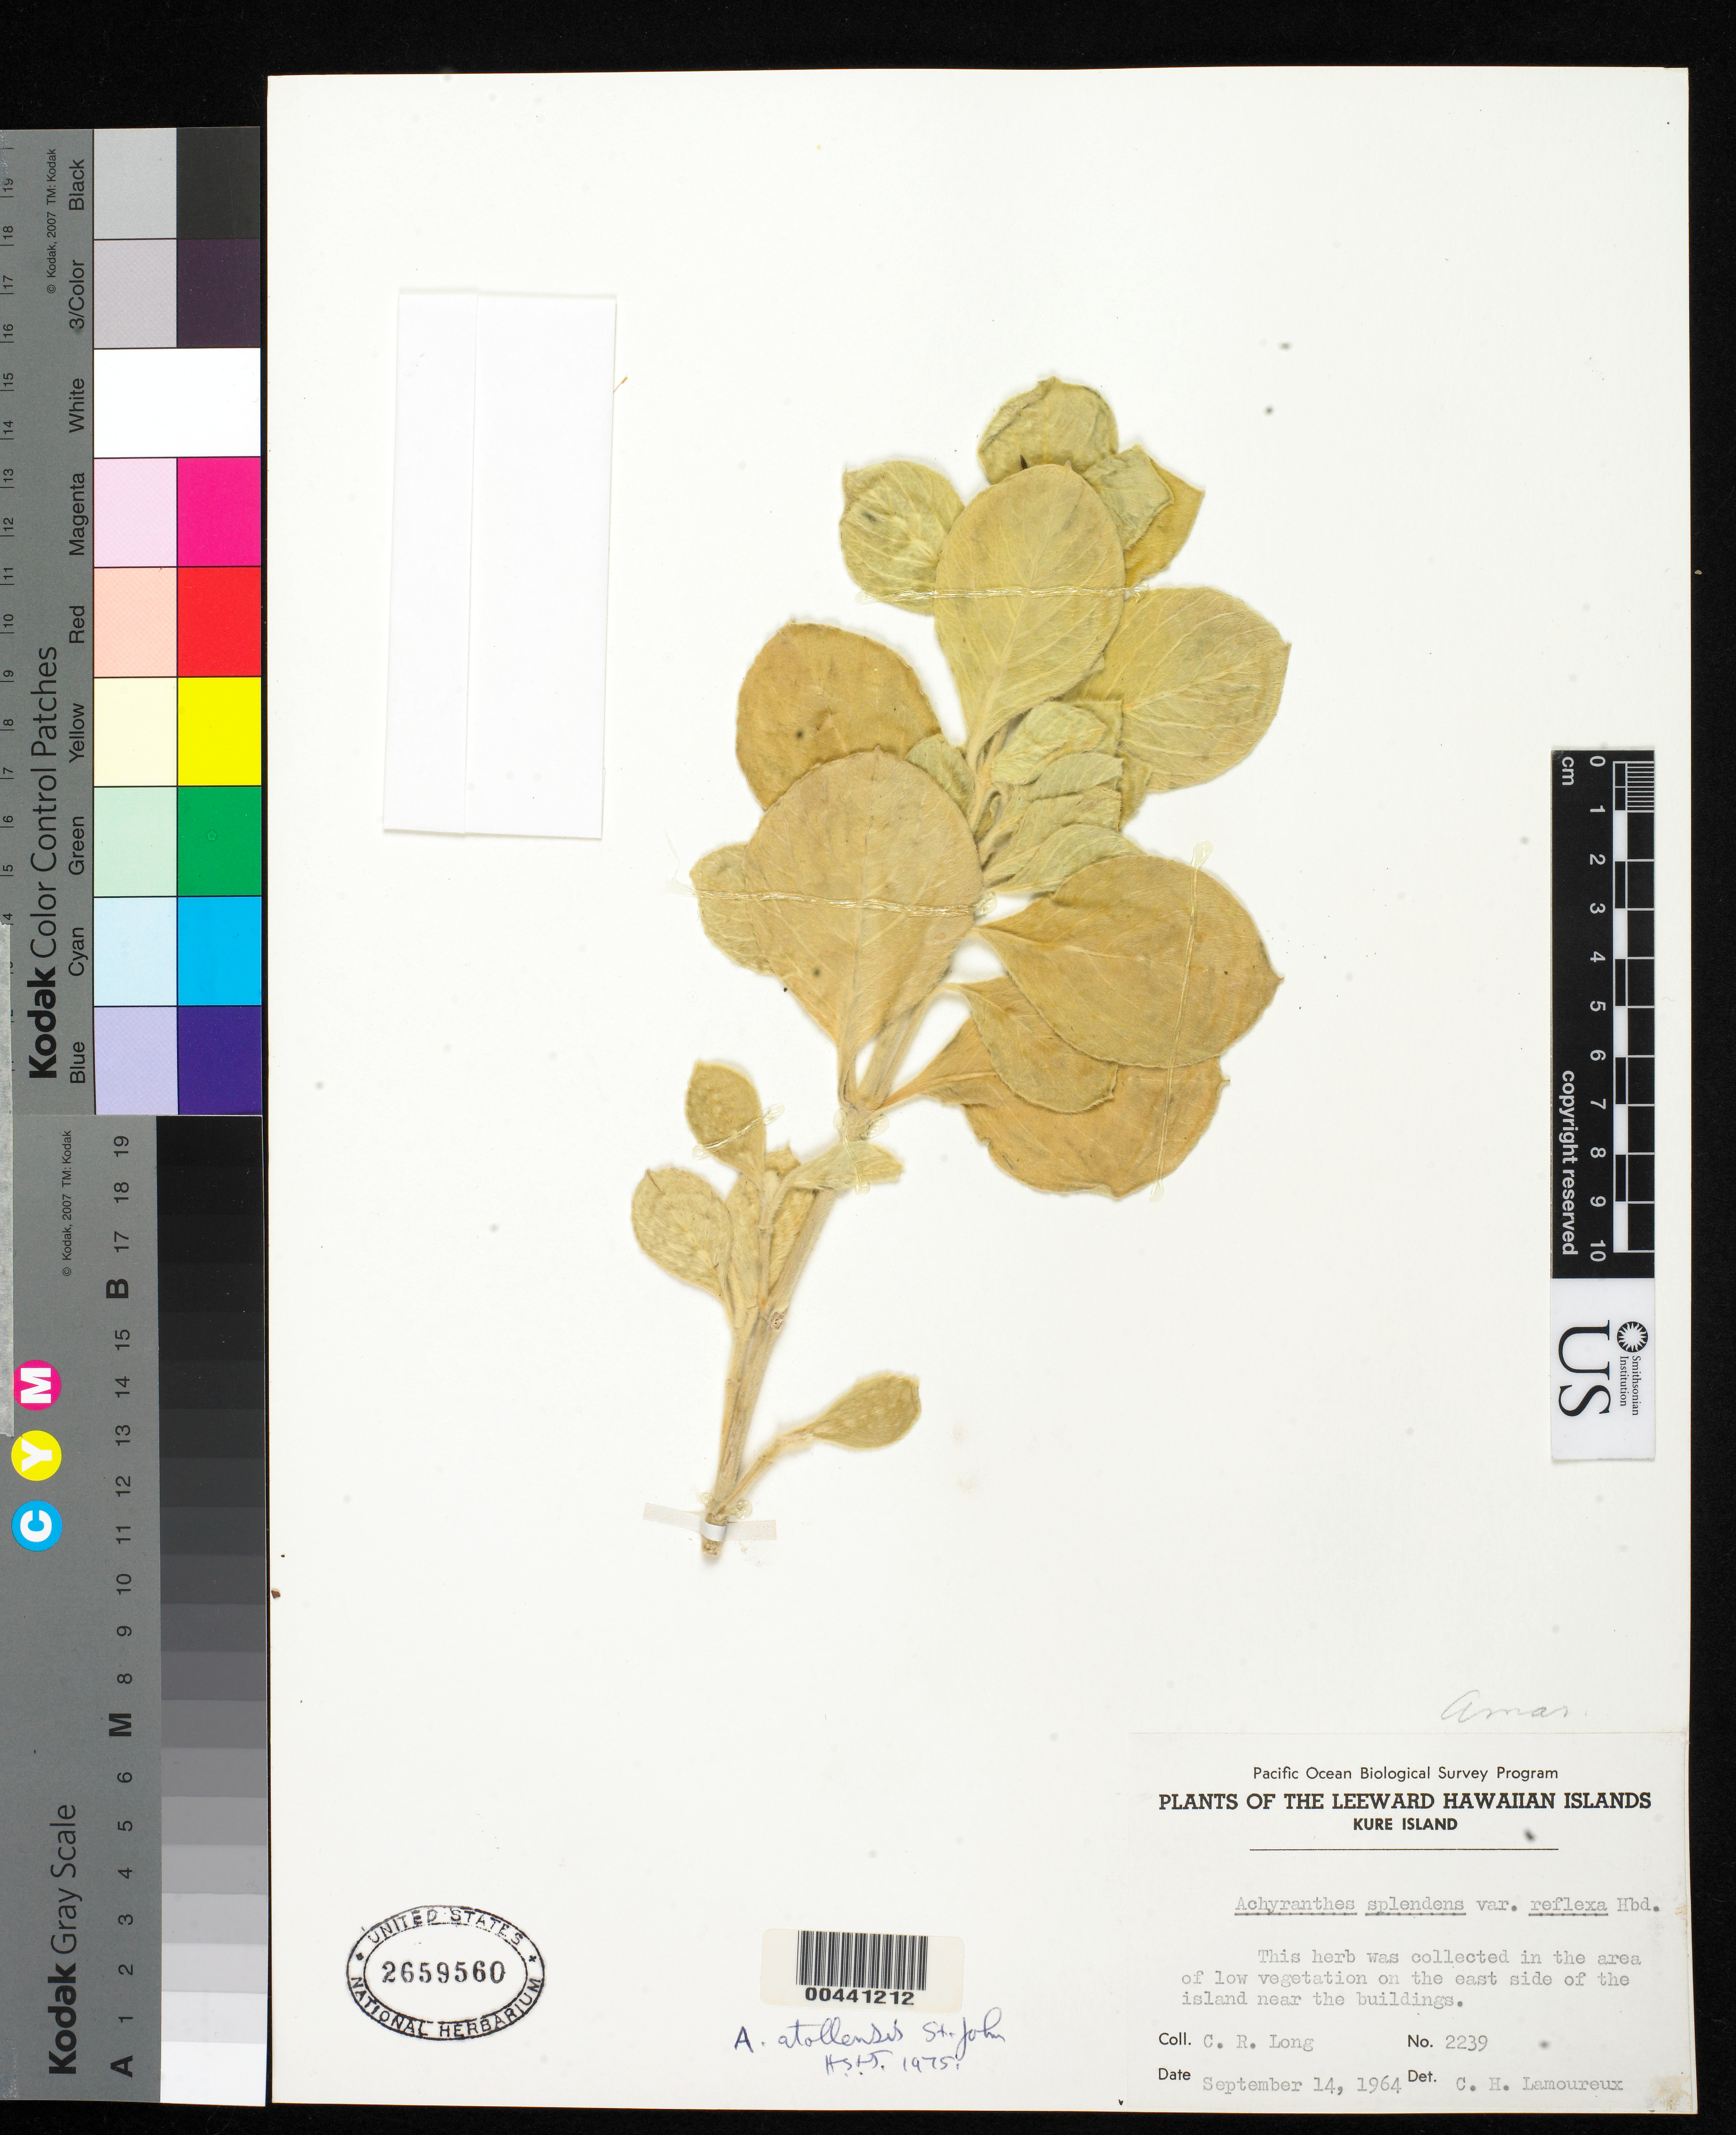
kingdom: Plantae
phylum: Tracheophyta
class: Magnoliopsida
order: Caryophyllales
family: Amaranthaceae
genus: Achyranthes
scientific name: Achyranthes atollensis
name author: H. St. John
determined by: St. John, H.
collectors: C. Long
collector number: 2239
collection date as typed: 14 Sep 1964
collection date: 1964-09-14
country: United States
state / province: Hawaii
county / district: Honolulu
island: Kure Atoll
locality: East side of island near the buildings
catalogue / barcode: US 2659560